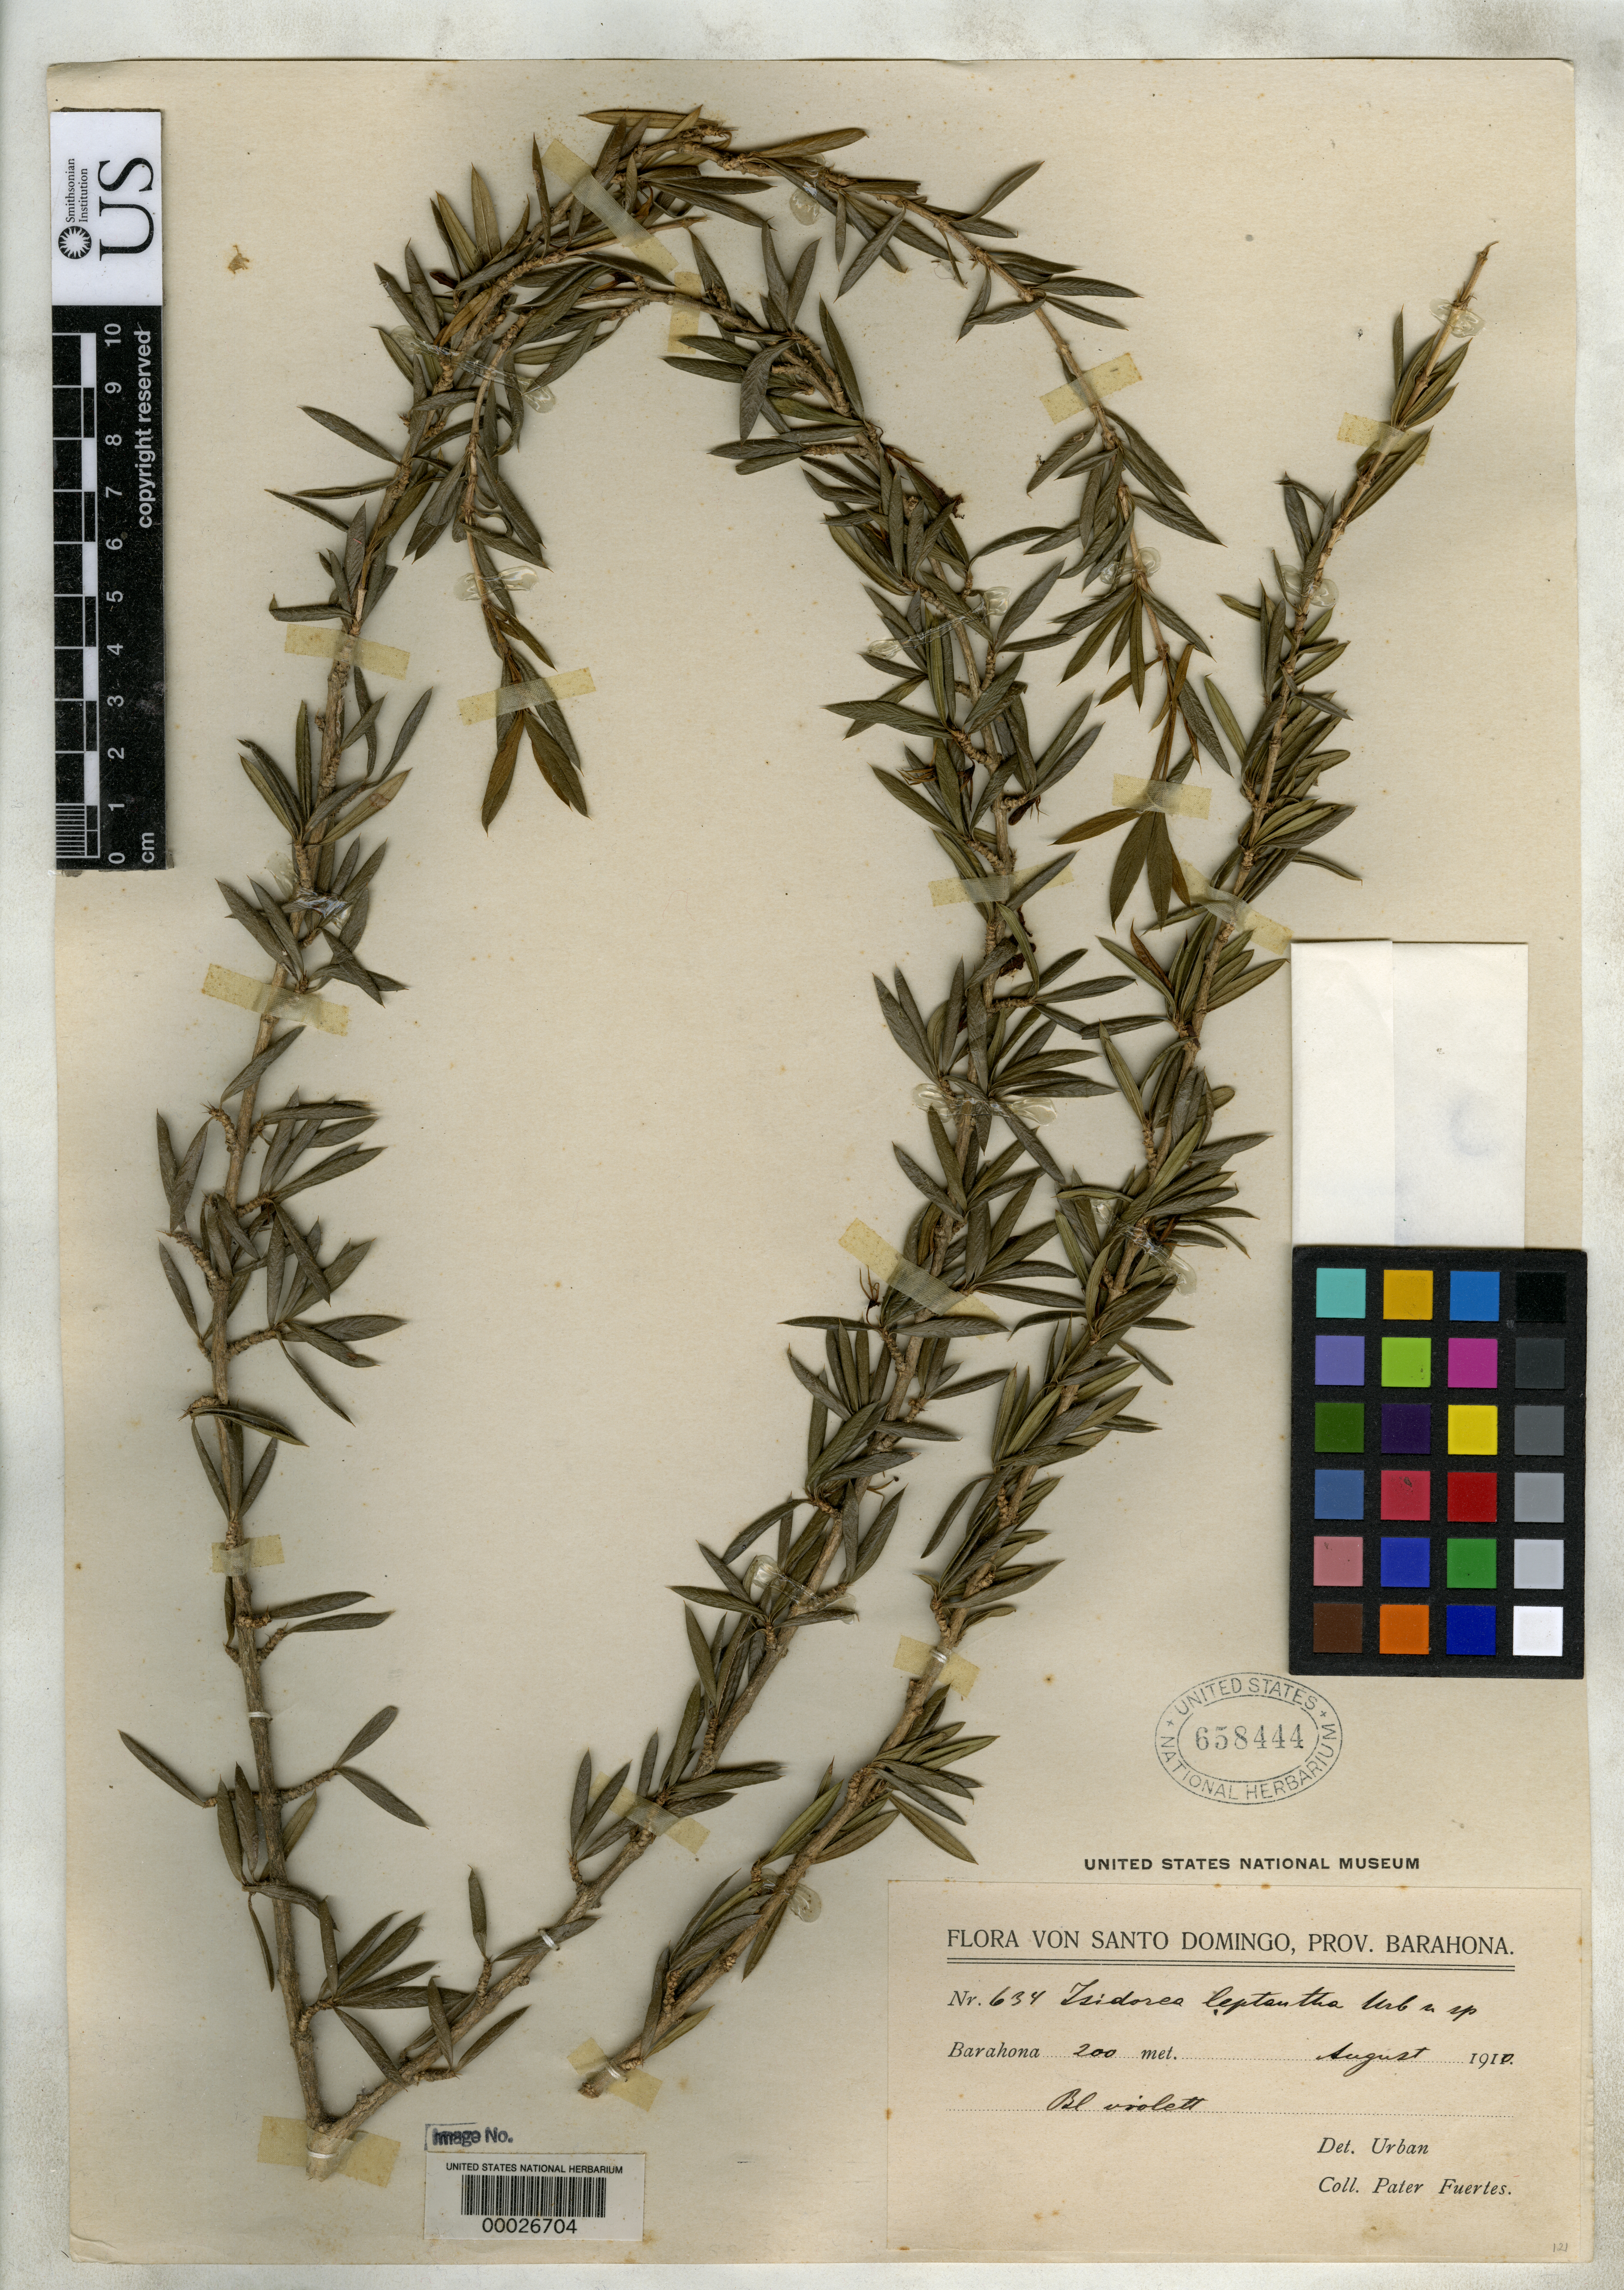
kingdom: Plantae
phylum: Tracheophyta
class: Magnoliopsida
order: Gentianales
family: Rubiaceae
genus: Isidorea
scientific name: Isidorea leptantha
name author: Urb.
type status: Isotype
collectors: M. D. Fuertes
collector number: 634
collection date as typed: Aug 1910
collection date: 1910-08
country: Dominican Republic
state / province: Barahona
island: Hispaniola Island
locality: Near Barahona.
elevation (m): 200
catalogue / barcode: US 658444